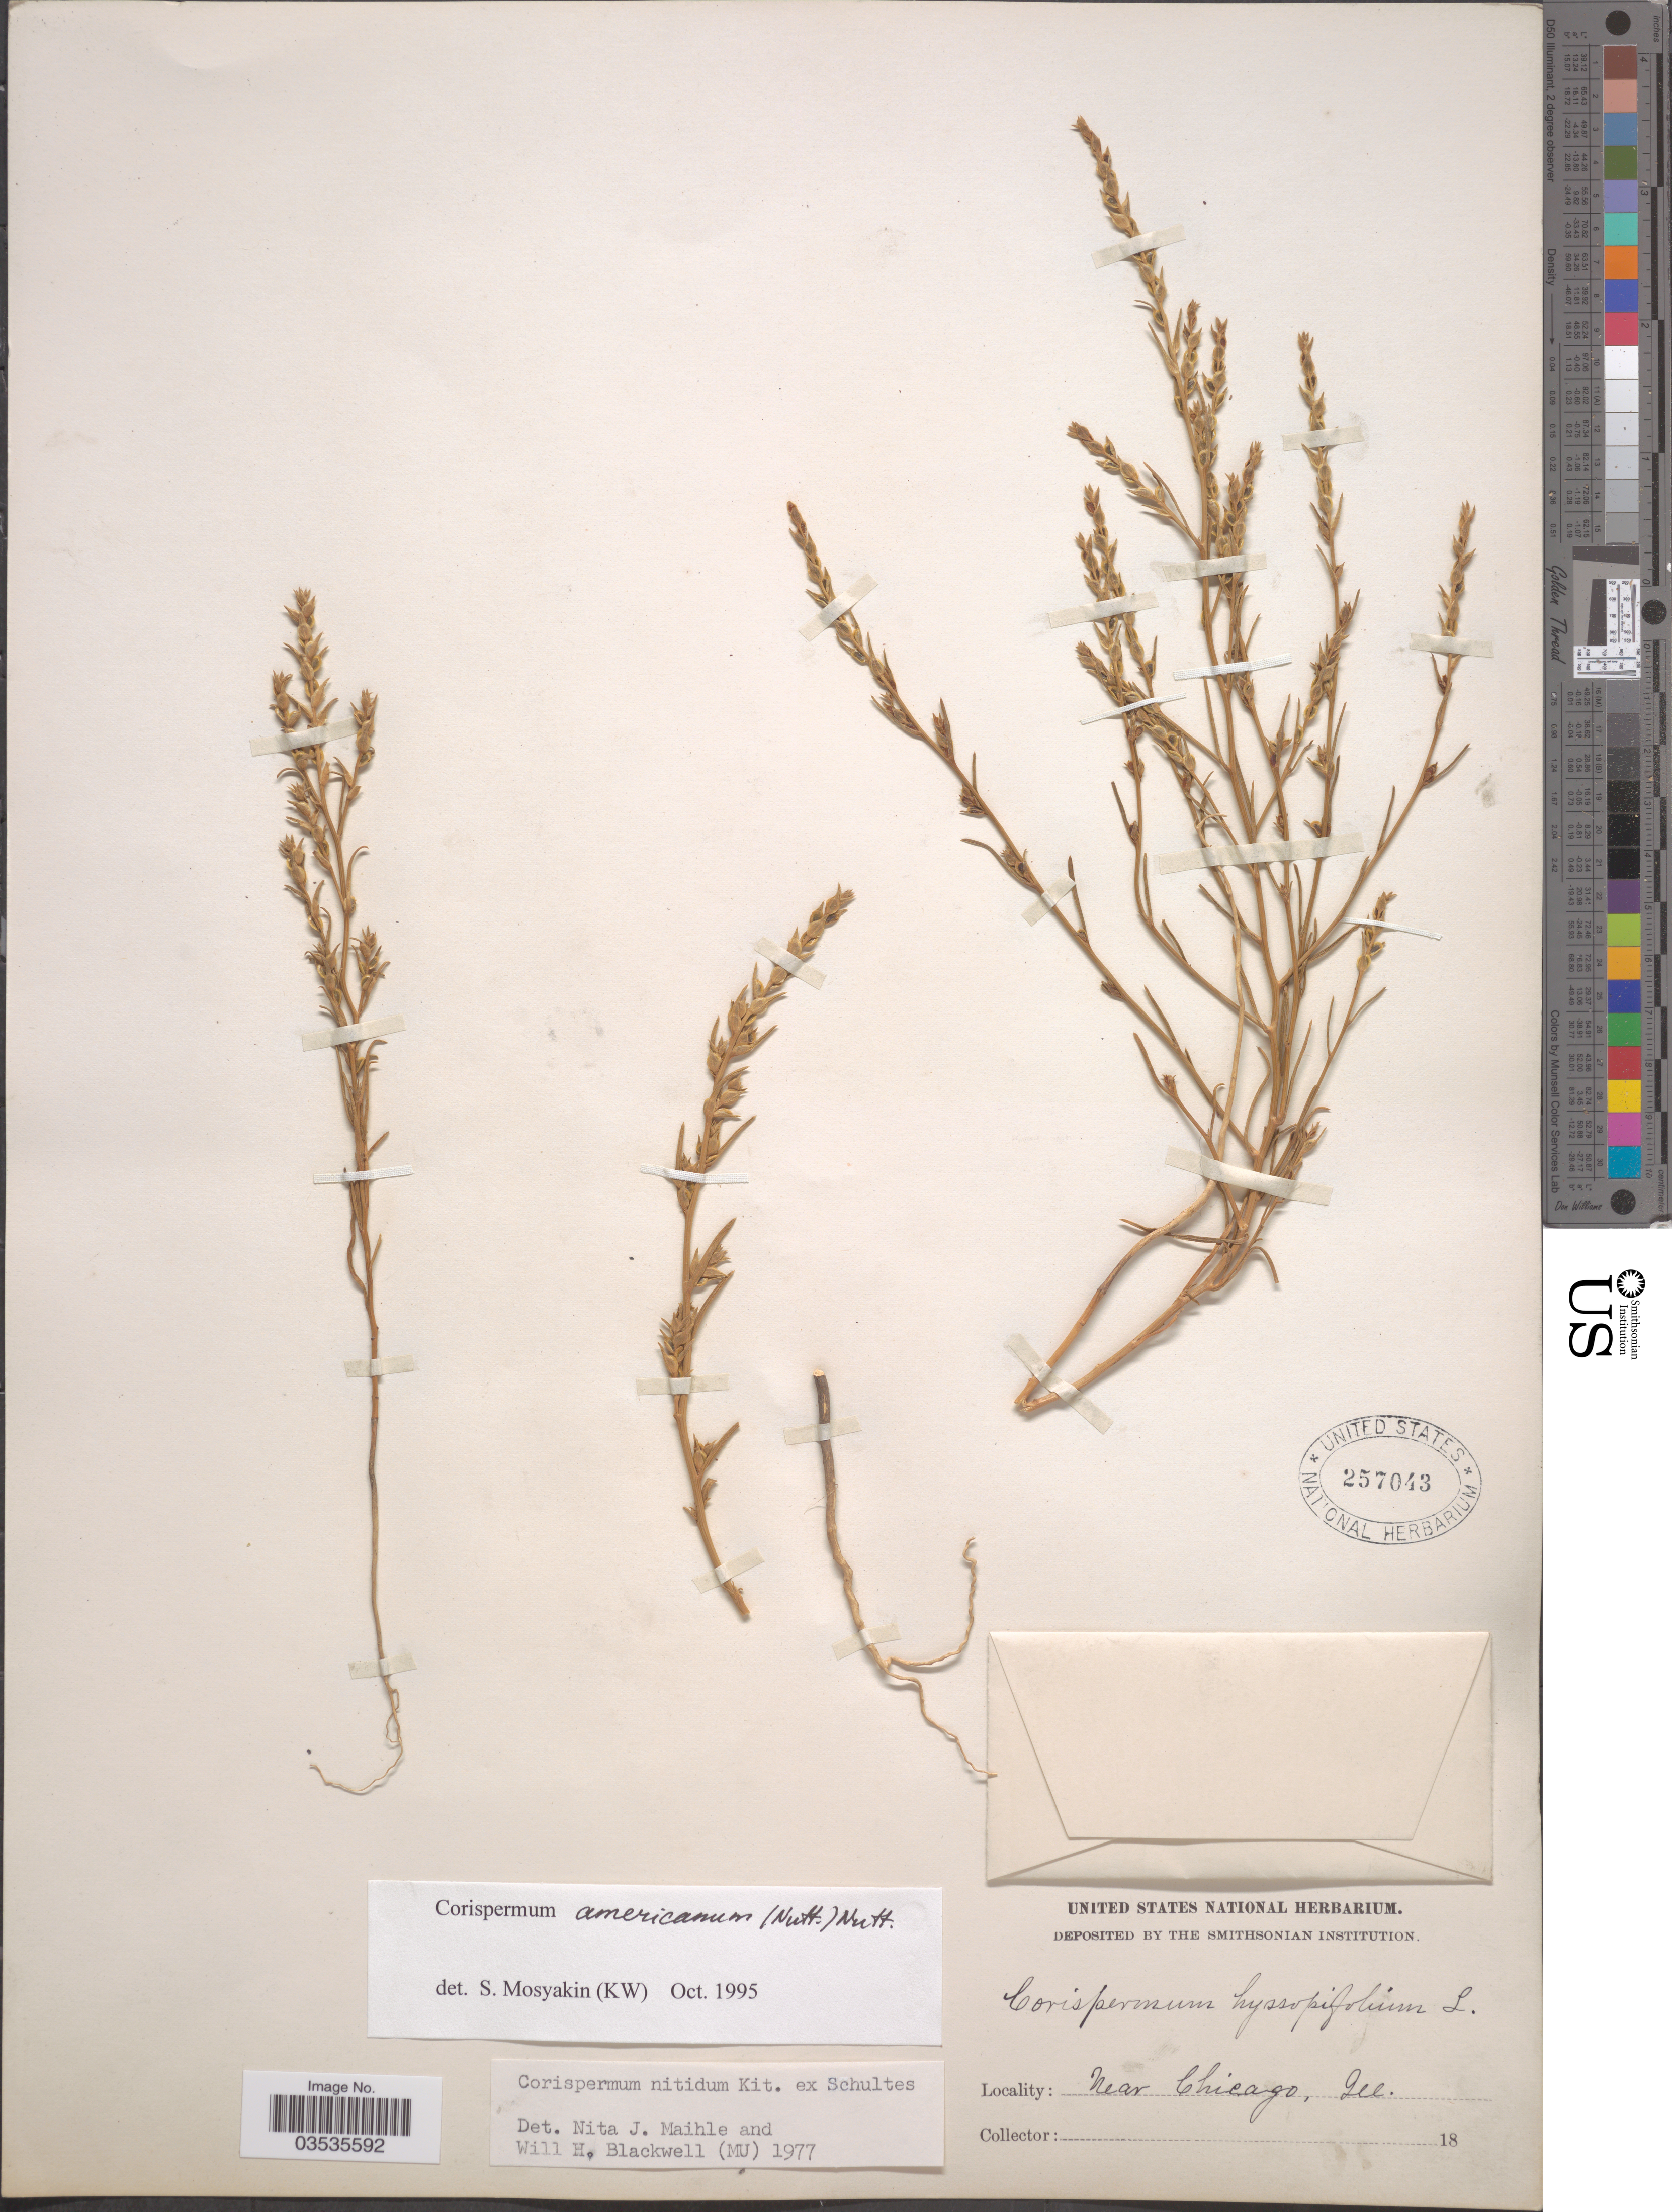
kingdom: Plantae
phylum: Tracheophyta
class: Magnoliopsida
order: Caryophyllales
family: Amaranthaceae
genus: Corispermum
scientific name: Corispermum americanum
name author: (Nutt.) Nutt.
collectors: ex herb. United States National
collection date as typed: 18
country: United States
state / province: Illinois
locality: Near Chicago.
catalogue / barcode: US 257043